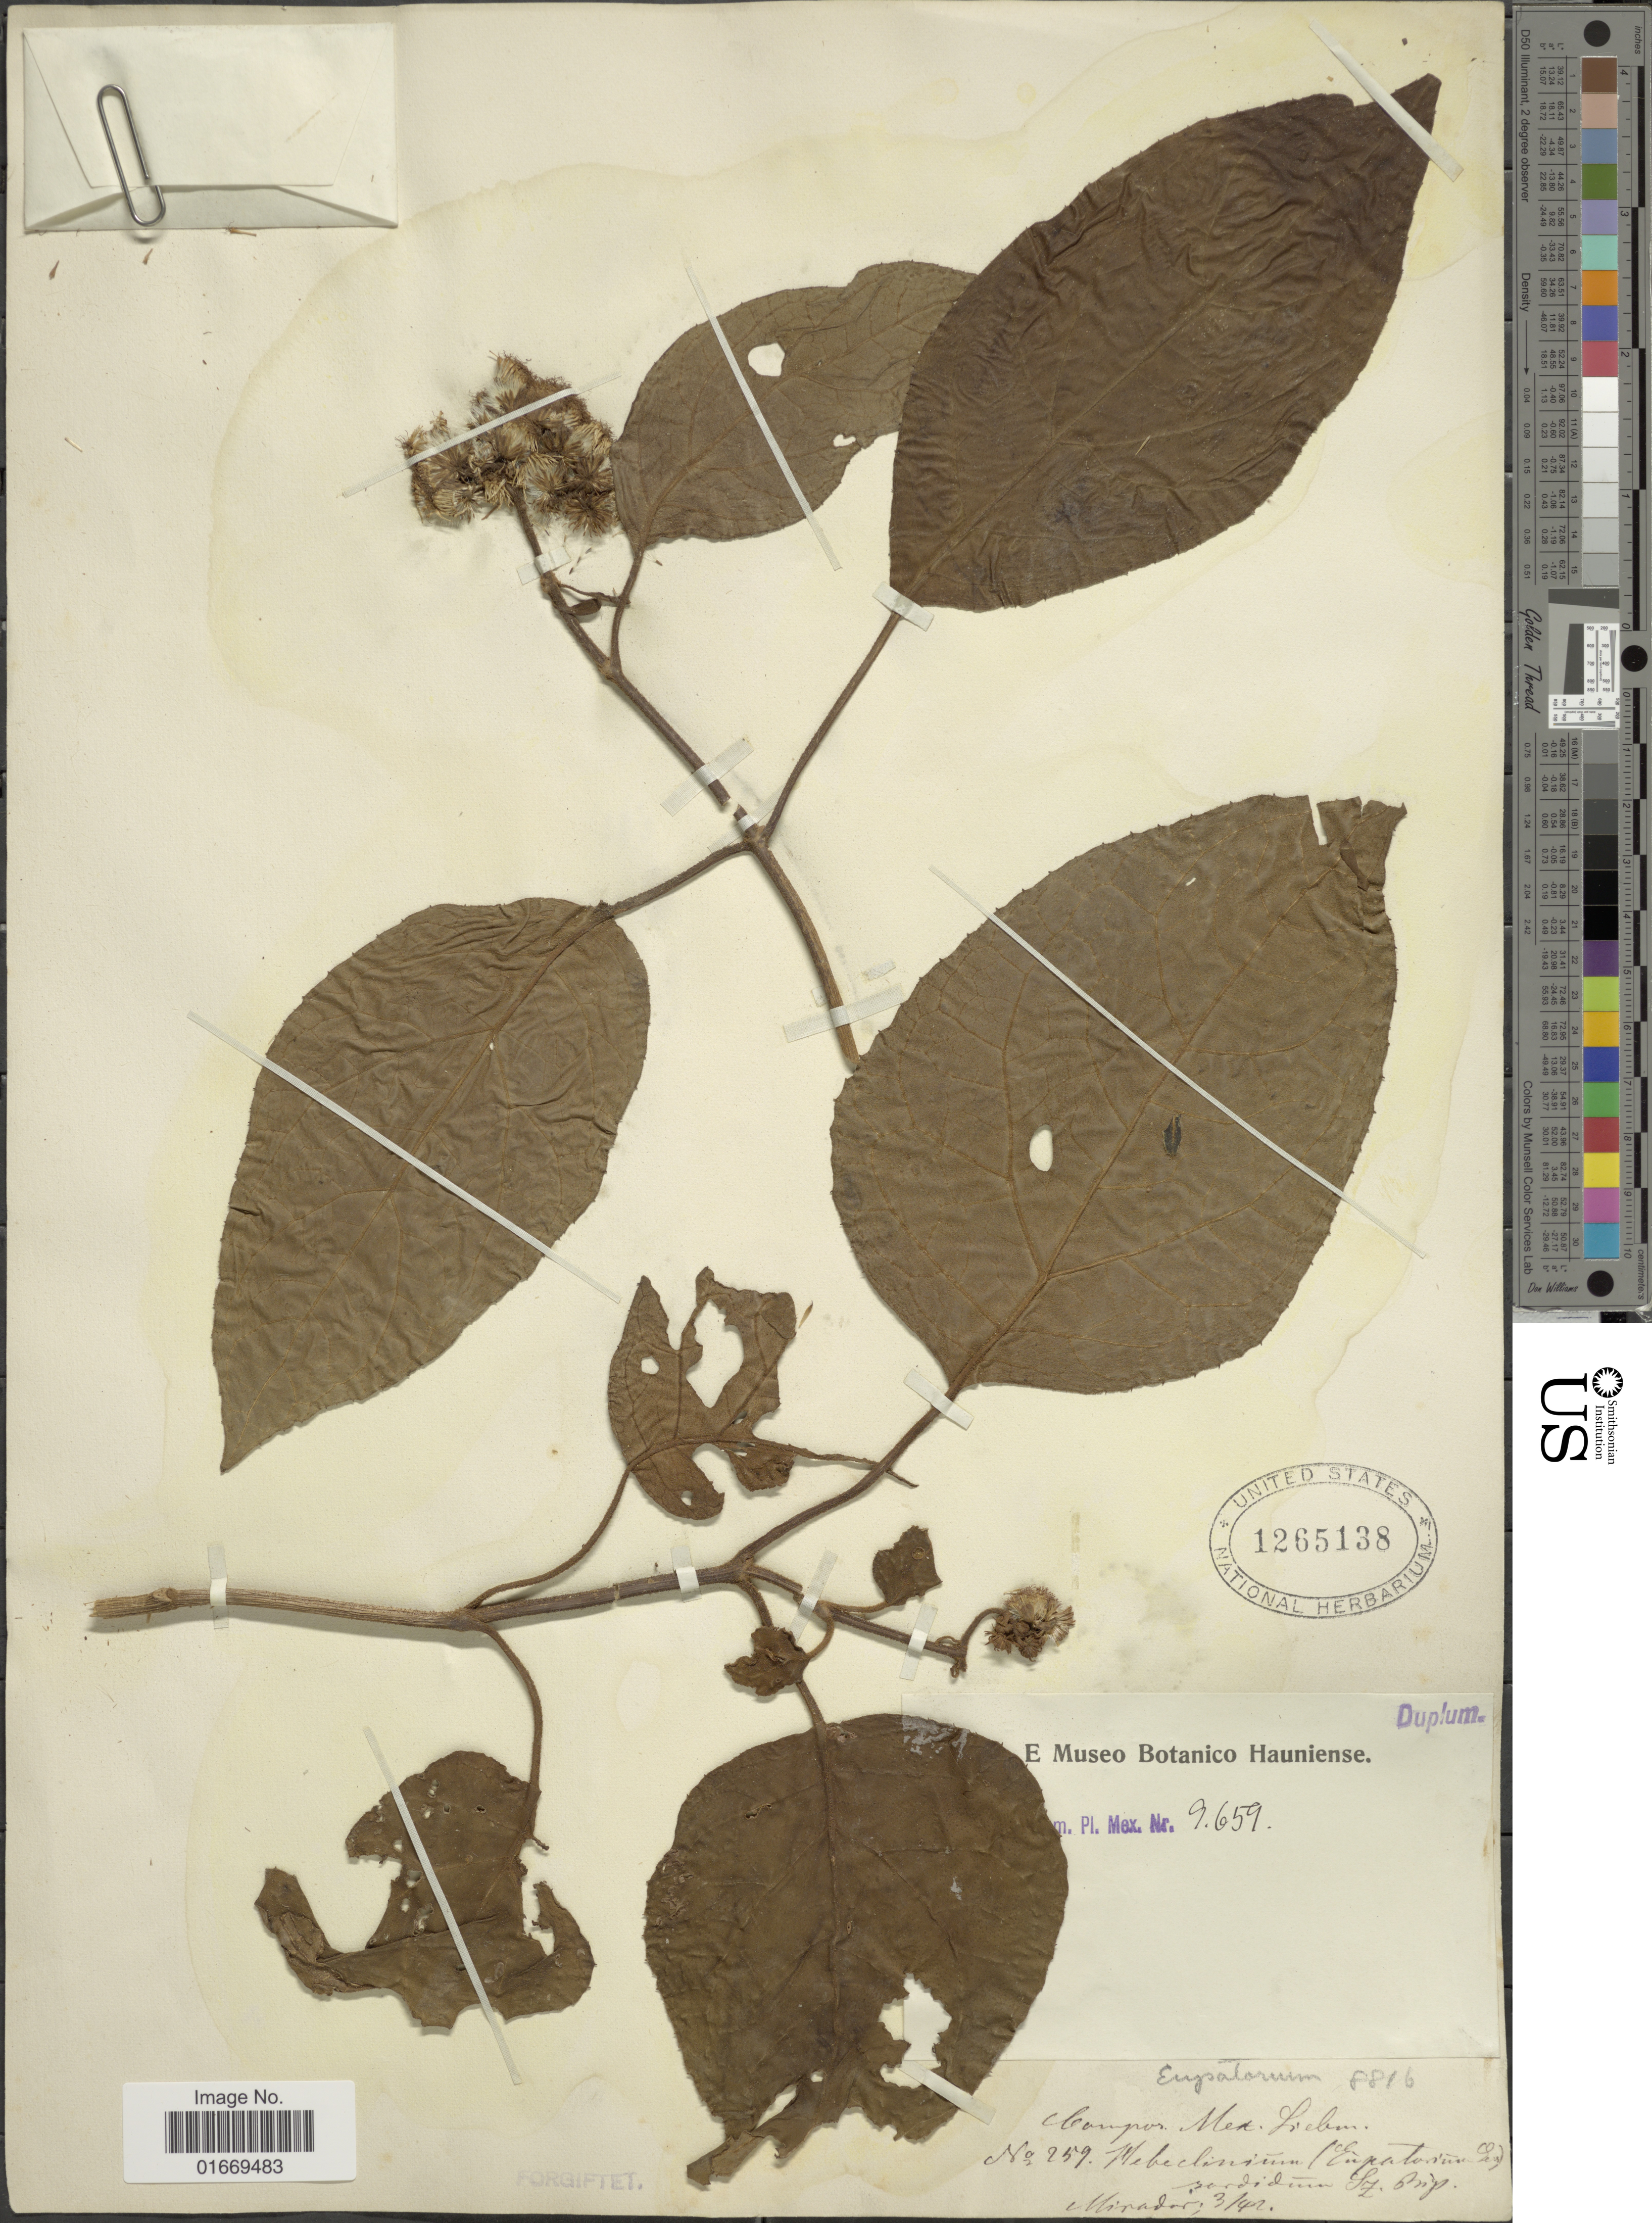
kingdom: Plantae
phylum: Tracheophyta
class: Magnoliopsida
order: Asterales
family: Asteraceae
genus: Bartlettina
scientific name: Bartlettina sordida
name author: (Less.) R.M. King & H. Rob.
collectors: Liebmann, --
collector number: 959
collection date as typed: Transcribed d/m/y: /3/42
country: Mexico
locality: Mirador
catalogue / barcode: US 1265138